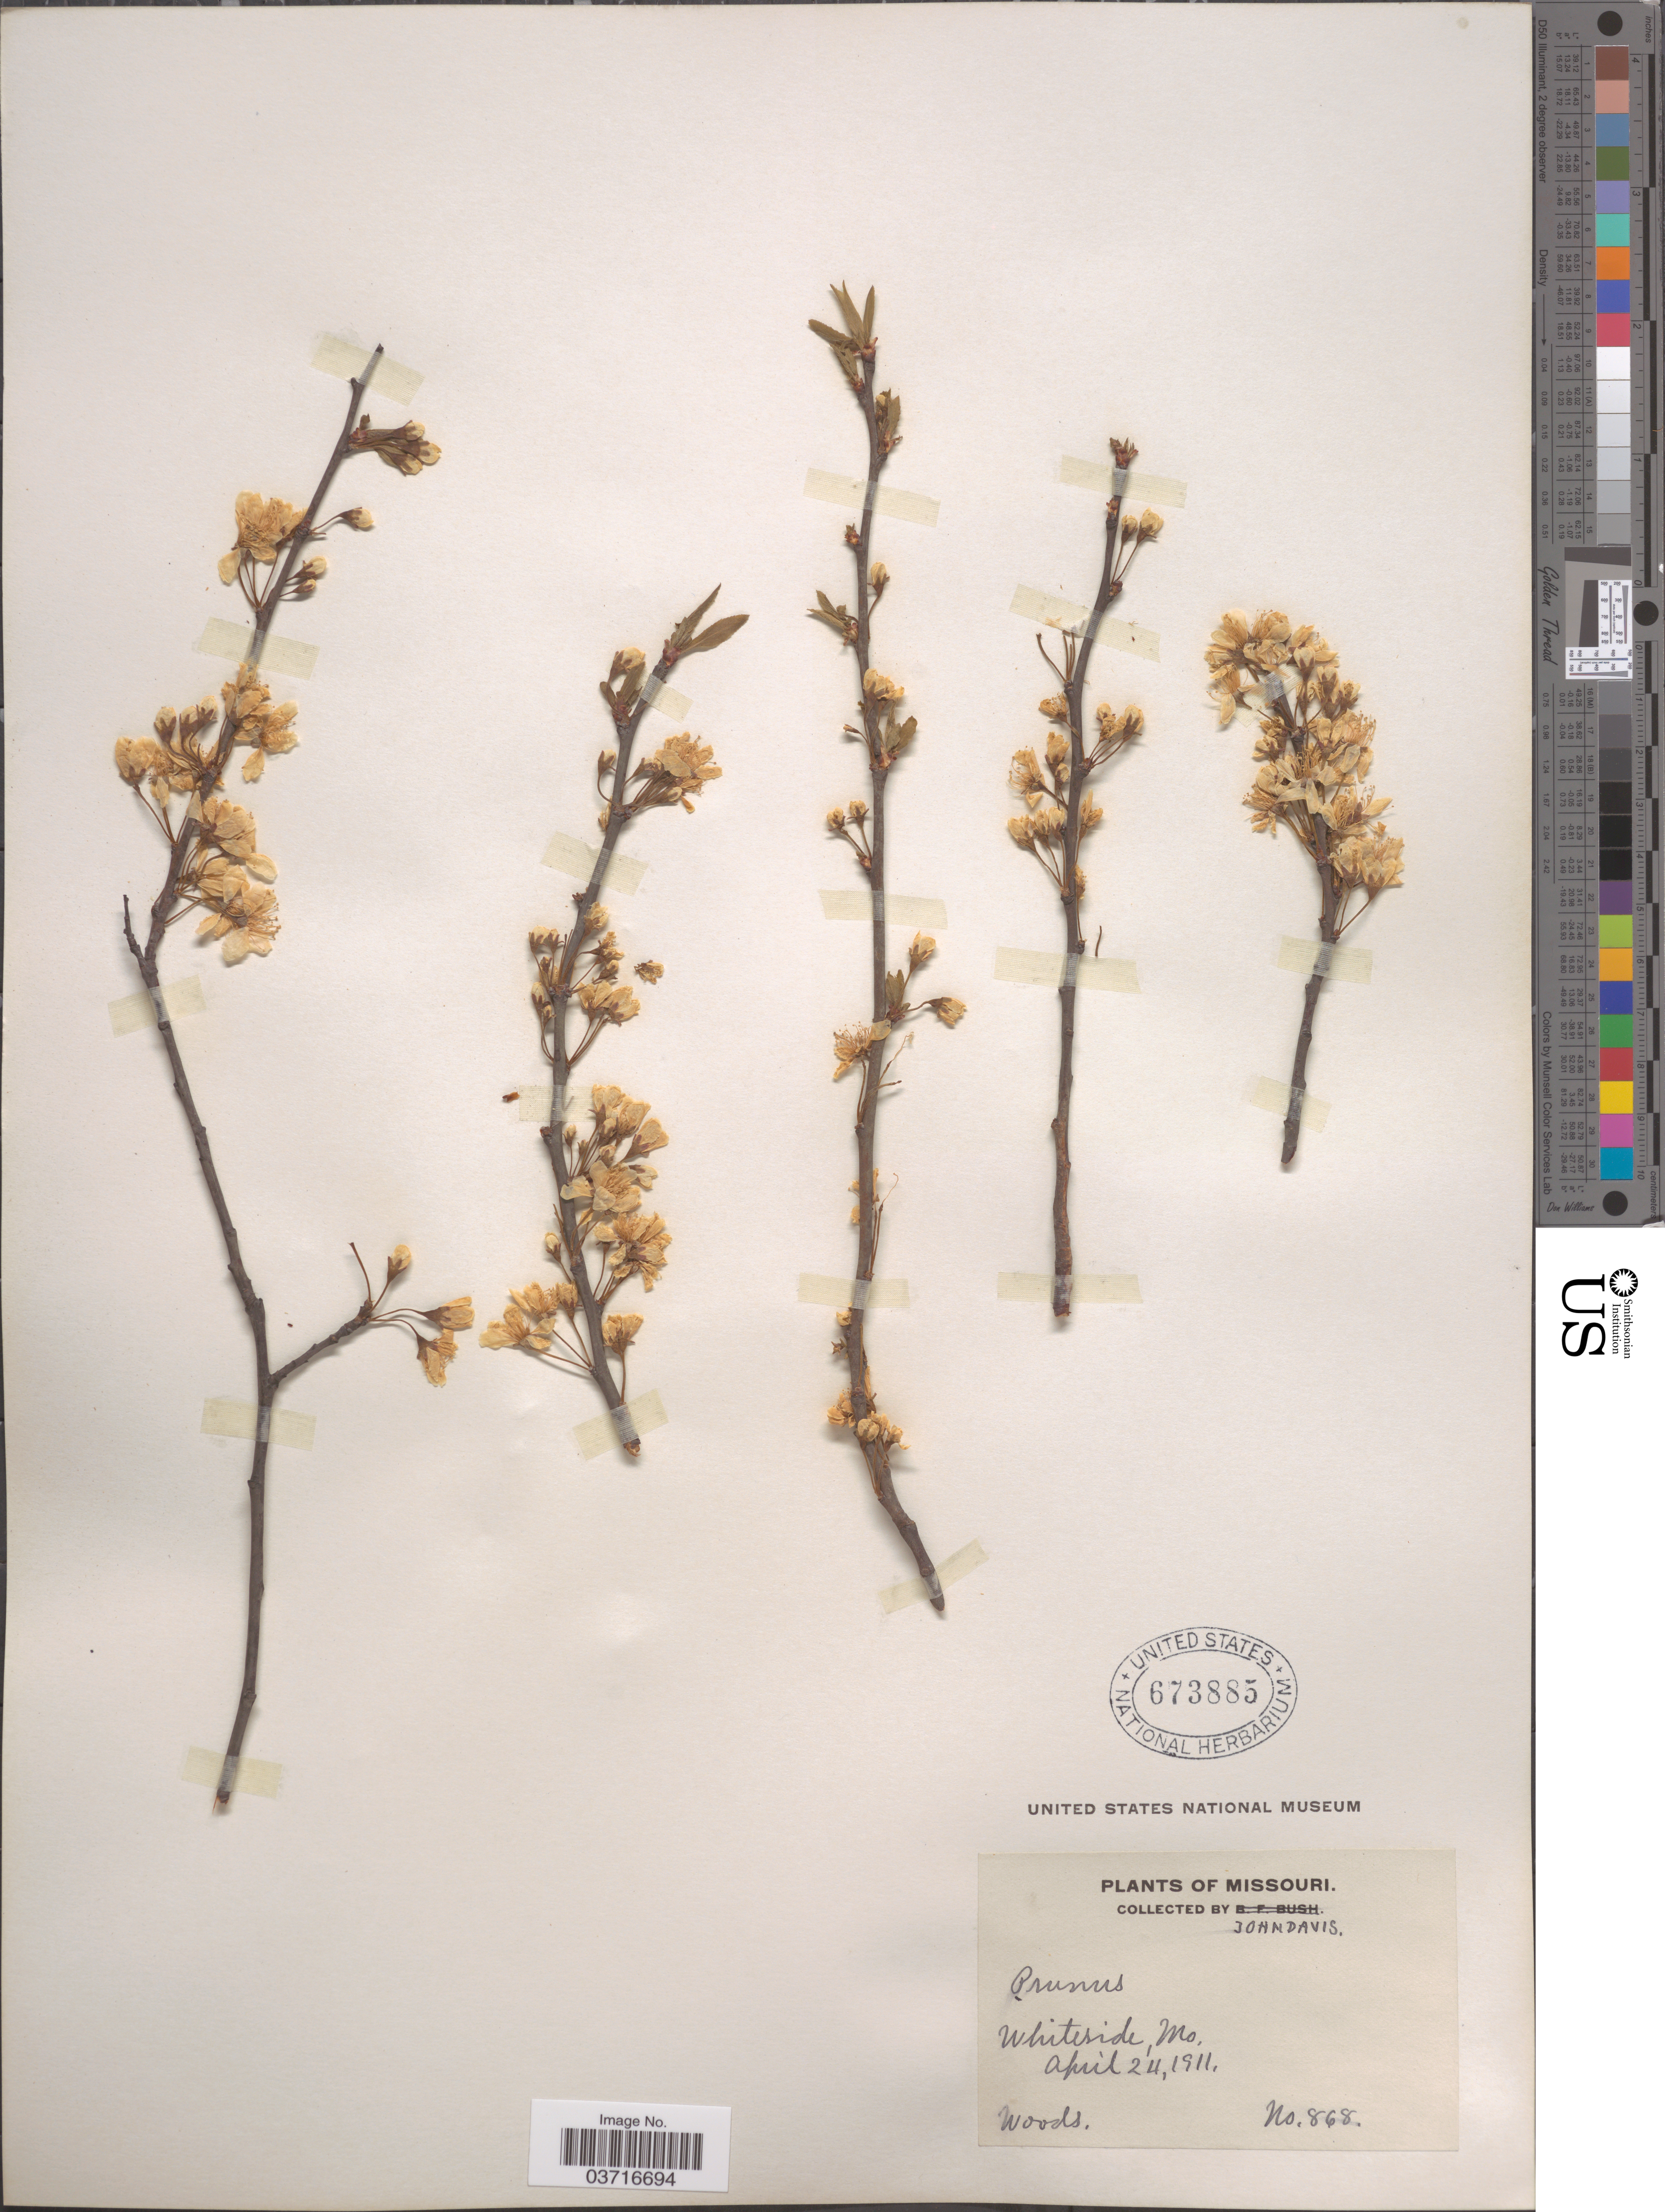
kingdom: Plantae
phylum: Tracheophyta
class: Magnoliopsida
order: Rosales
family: Rosaceae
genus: Prunus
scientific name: Prunus sp.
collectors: J. Davis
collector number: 868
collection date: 1911-04-24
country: United States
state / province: Missouri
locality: Whiteside.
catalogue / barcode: US 673885